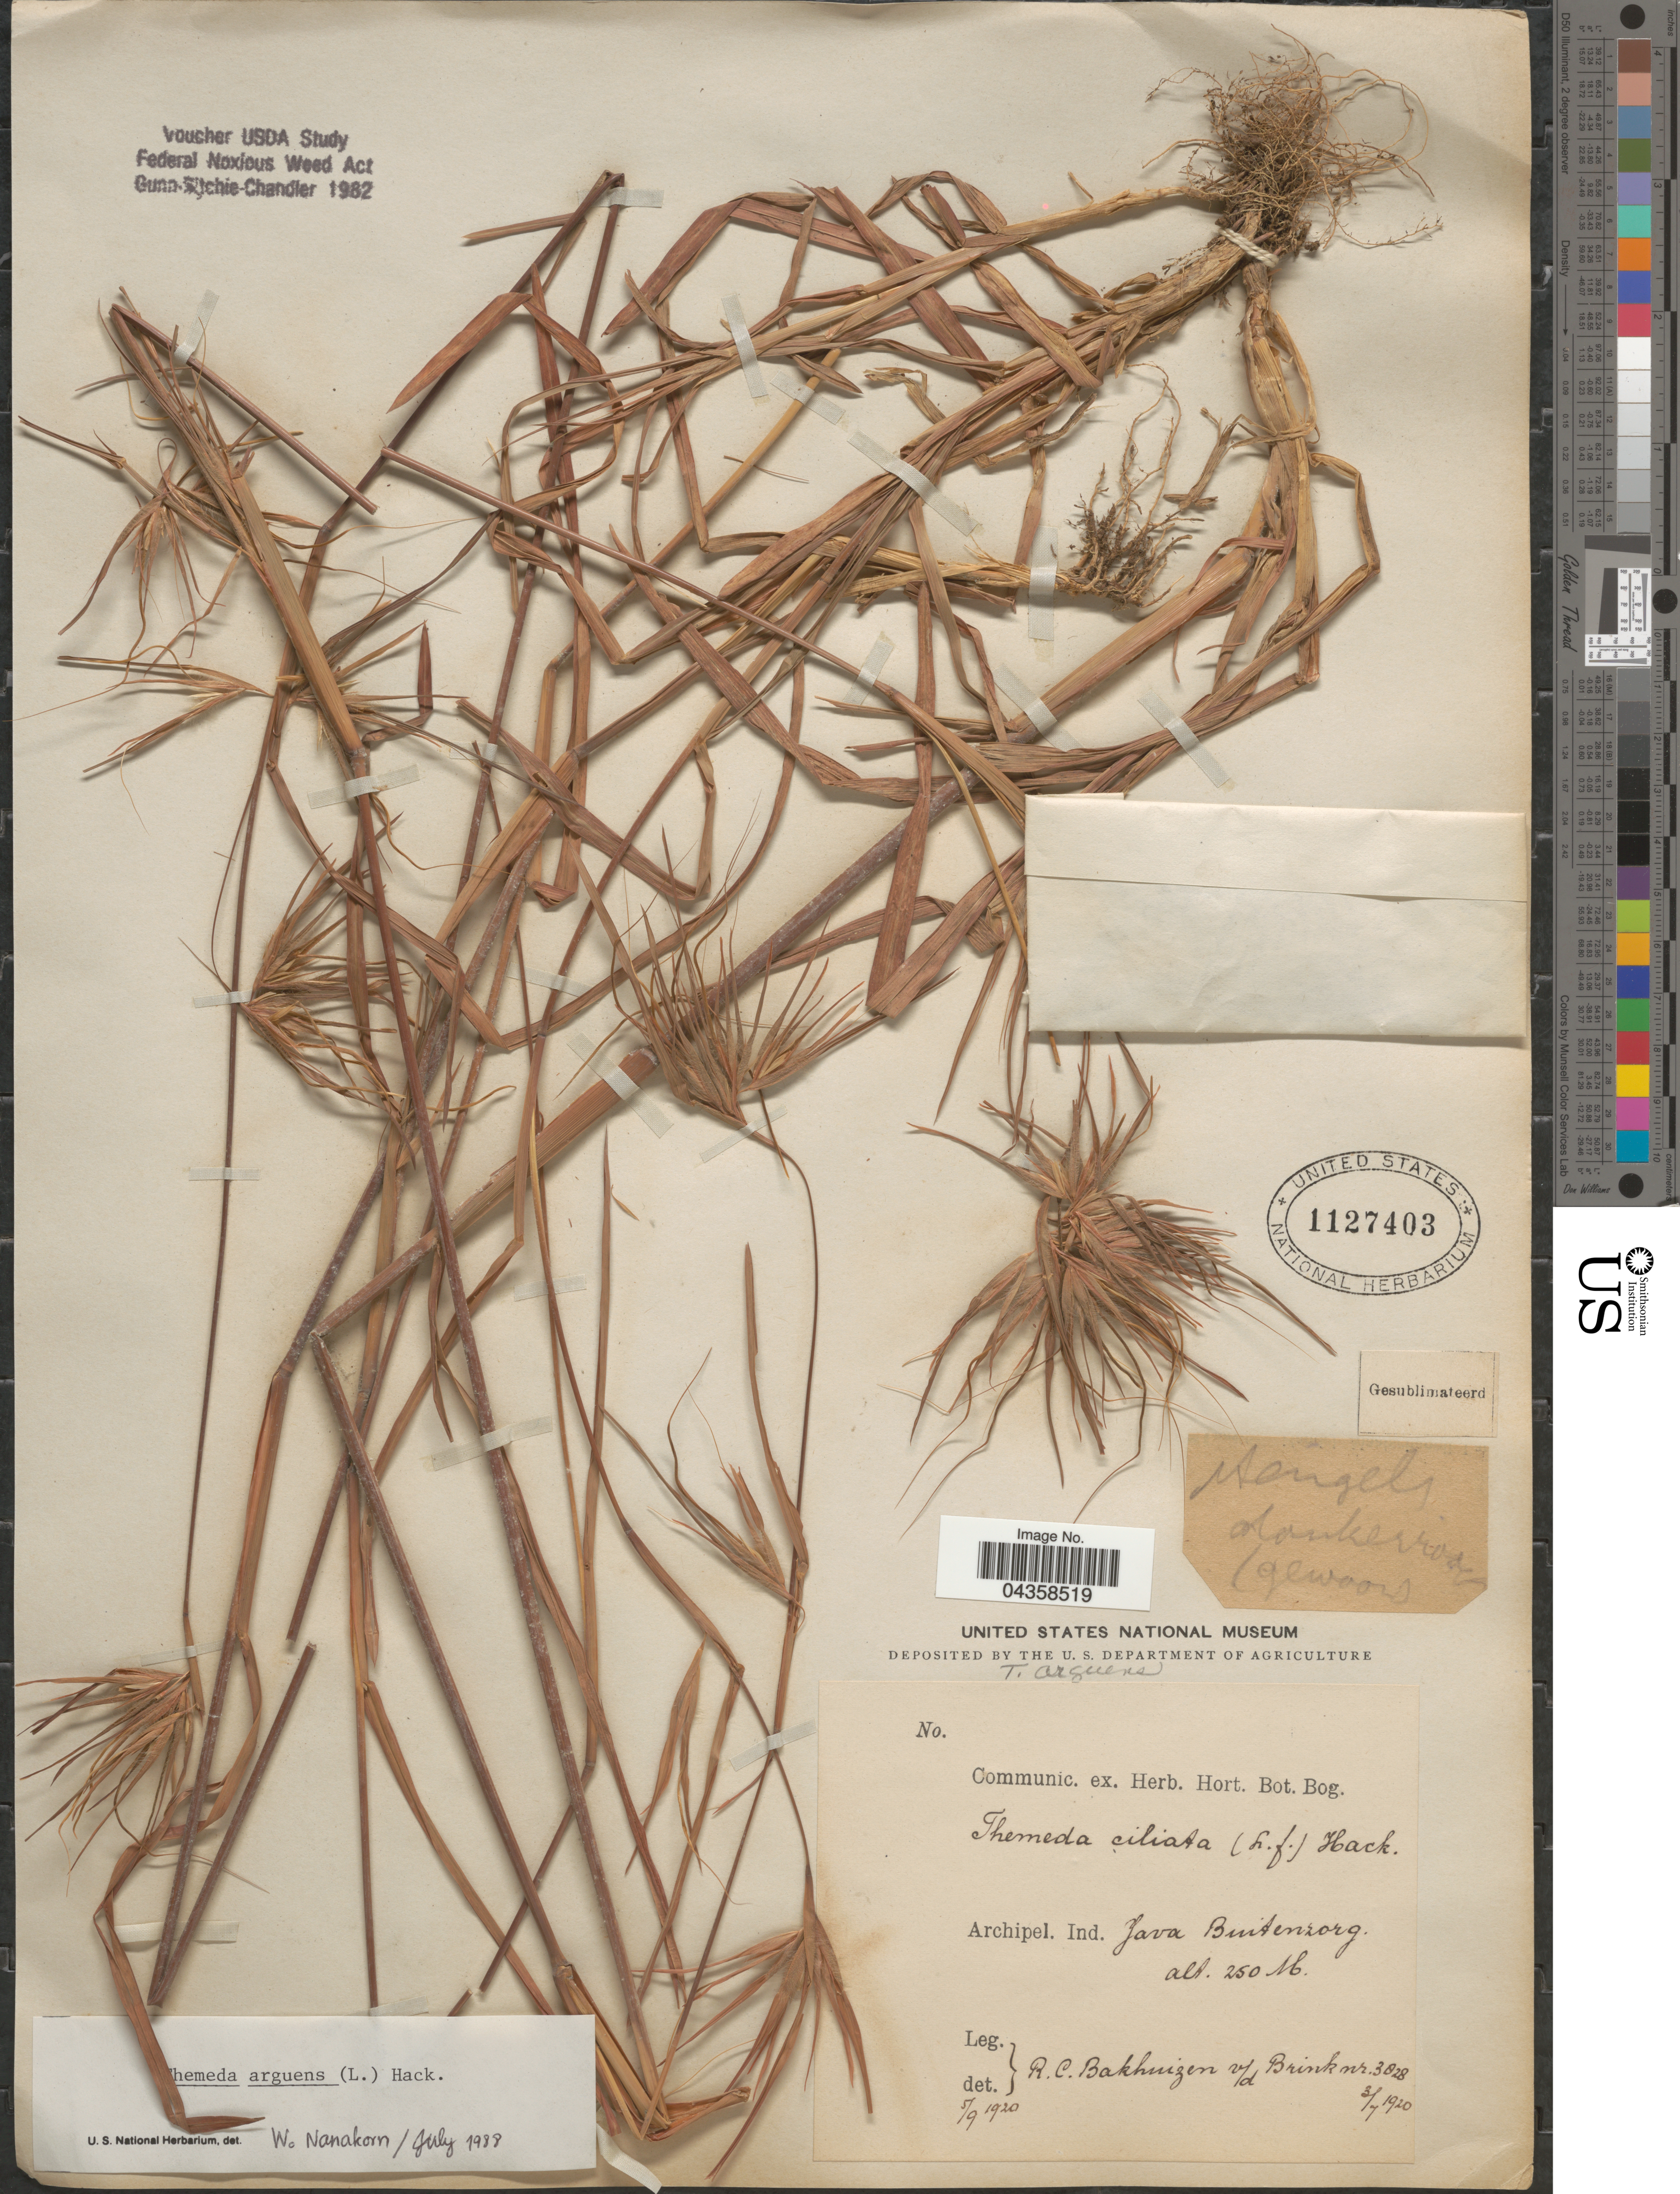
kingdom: Plantae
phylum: Tracheophyta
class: Liliopsida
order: Poales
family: Poaceae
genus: Themeda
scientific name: Themeda arguens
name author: (L.) Hack.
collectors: R. C. Bakhuizen van den Brink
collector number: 3828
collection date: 1920-07-03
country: Indonesia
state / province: Java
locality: Archipel. Ind. Java Buitenzorg.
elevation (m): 250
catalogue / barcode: US 1127403